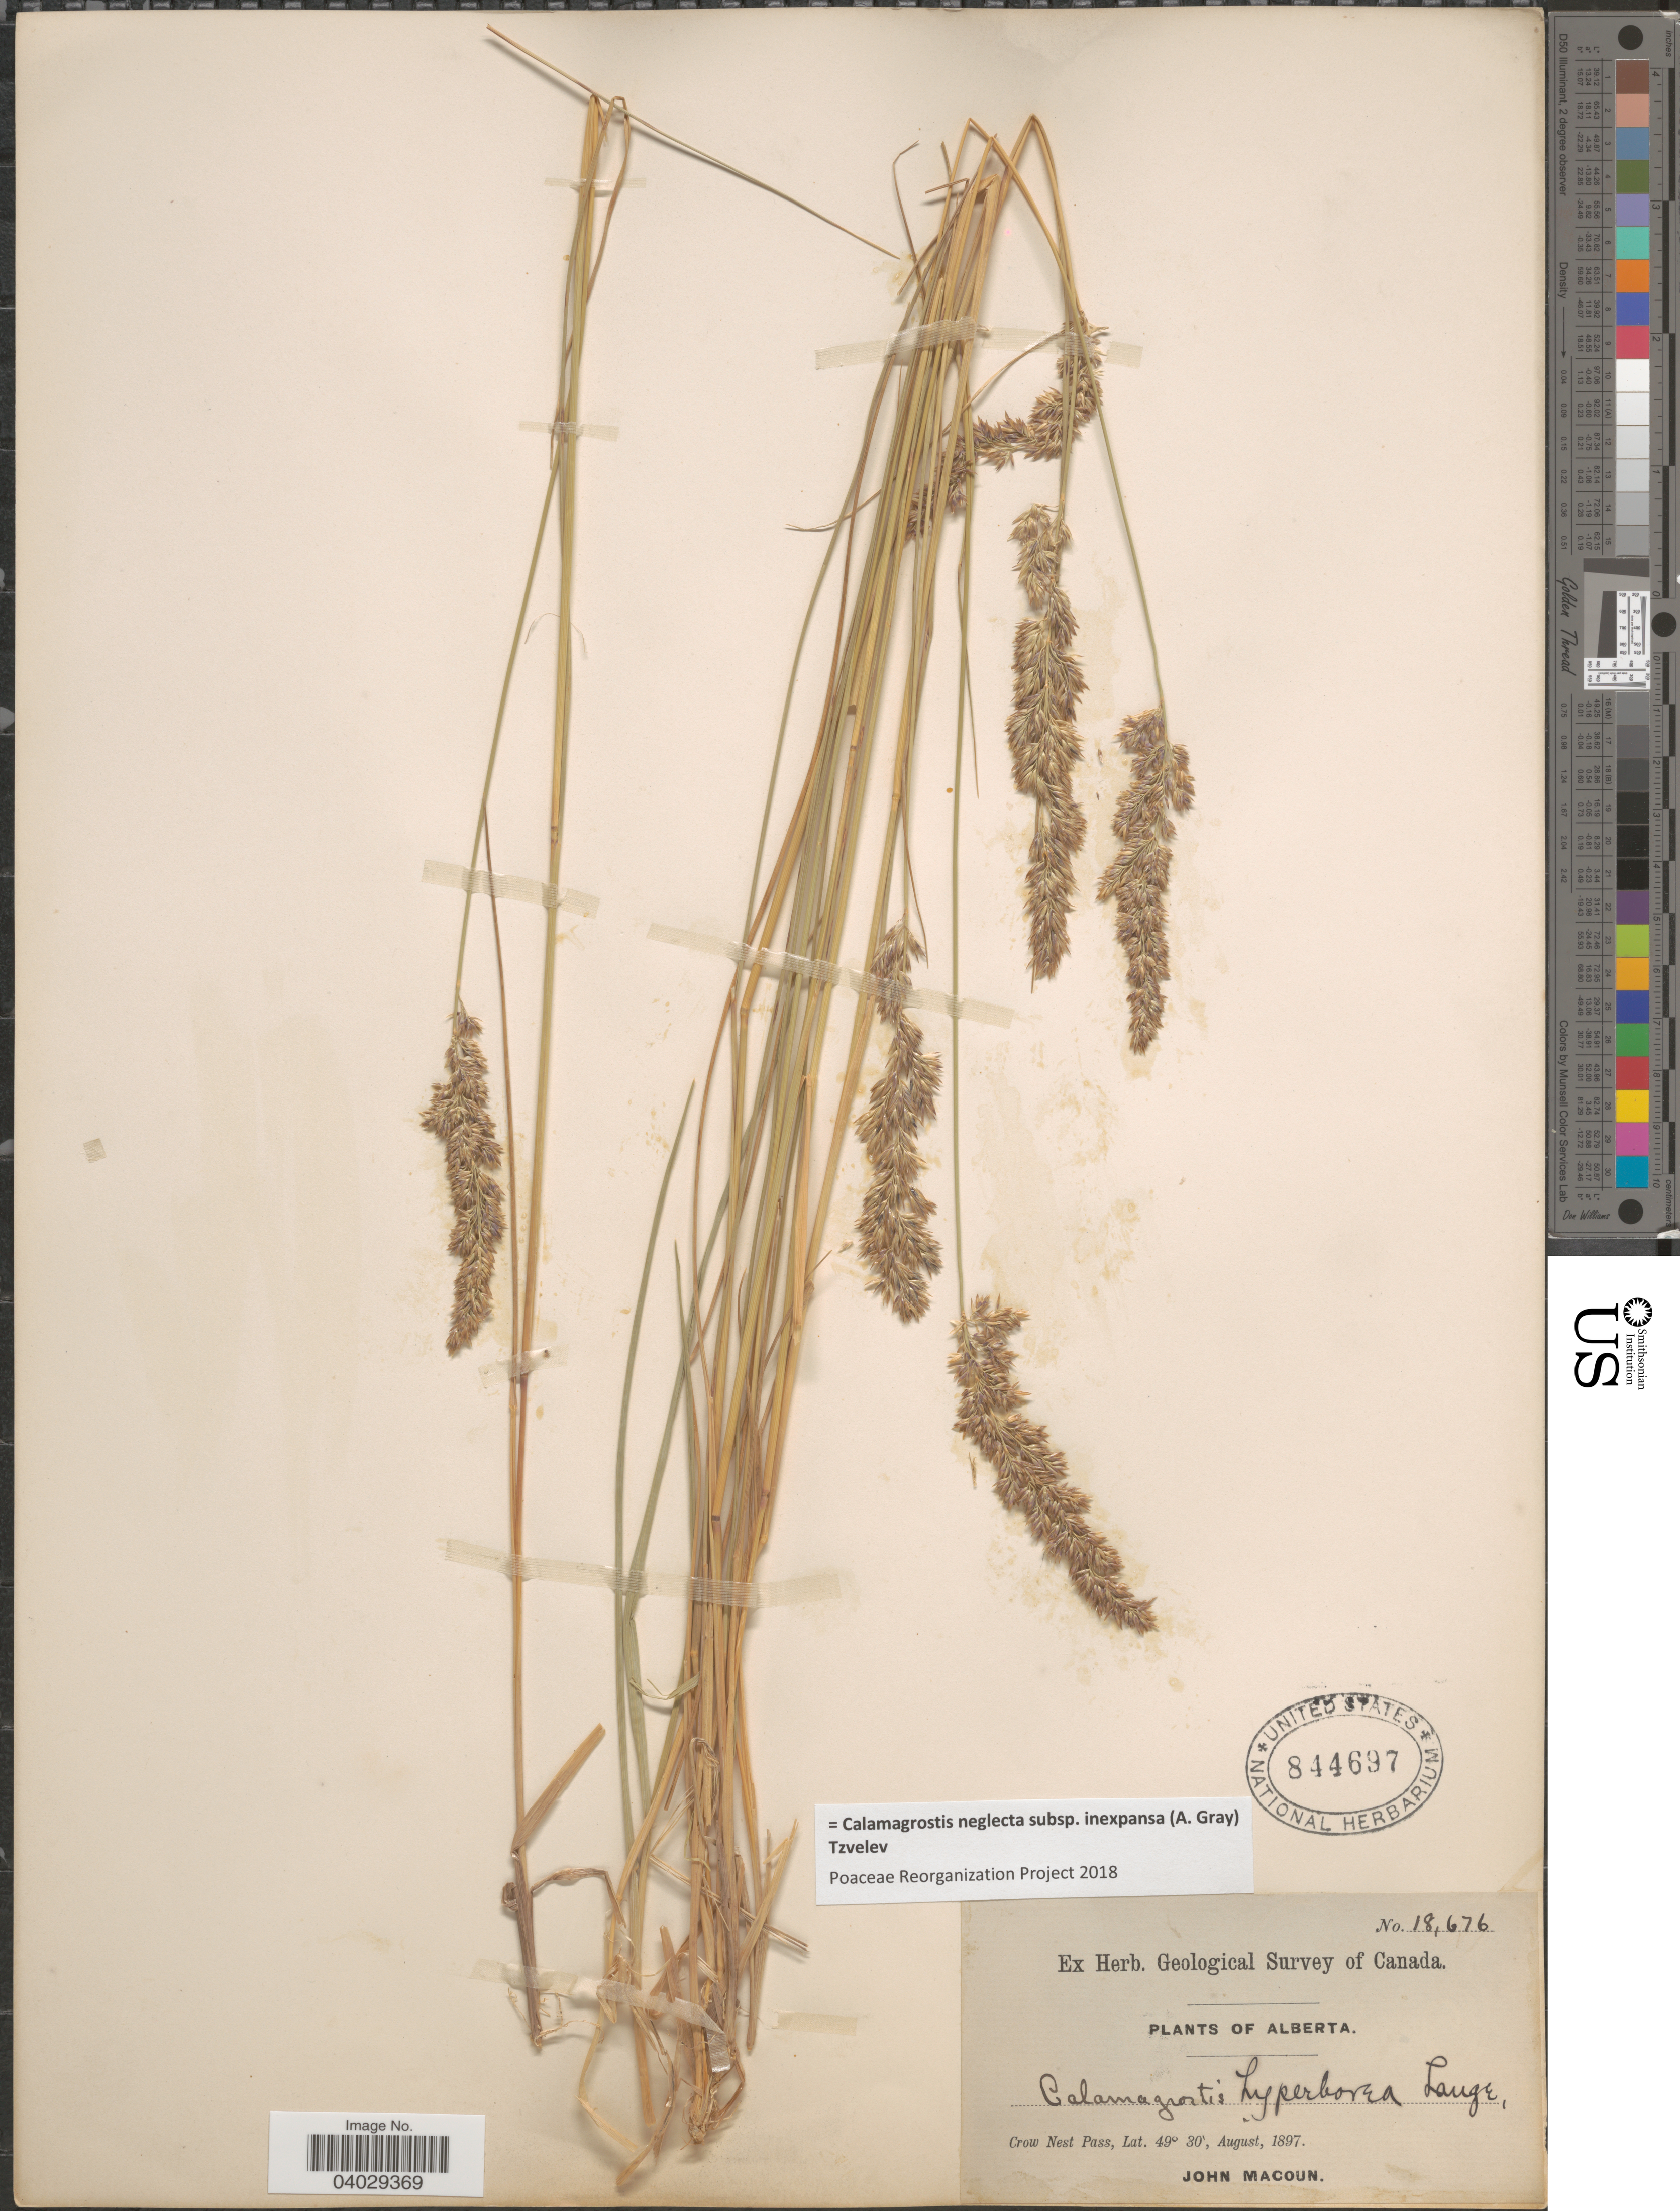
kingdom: Plantae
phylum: Tracheophyta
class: Liliopsida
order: Poales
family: Poaceae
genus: Calamagrostis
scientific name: Calamagrostis neglecta subsp. inexpansa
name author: (A. Gray) Tzvelev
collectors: J. Macoun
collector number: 18676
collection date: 1897-08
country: Canada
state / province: Alberta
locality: Crow Nest Pass.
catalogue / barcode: US 844697